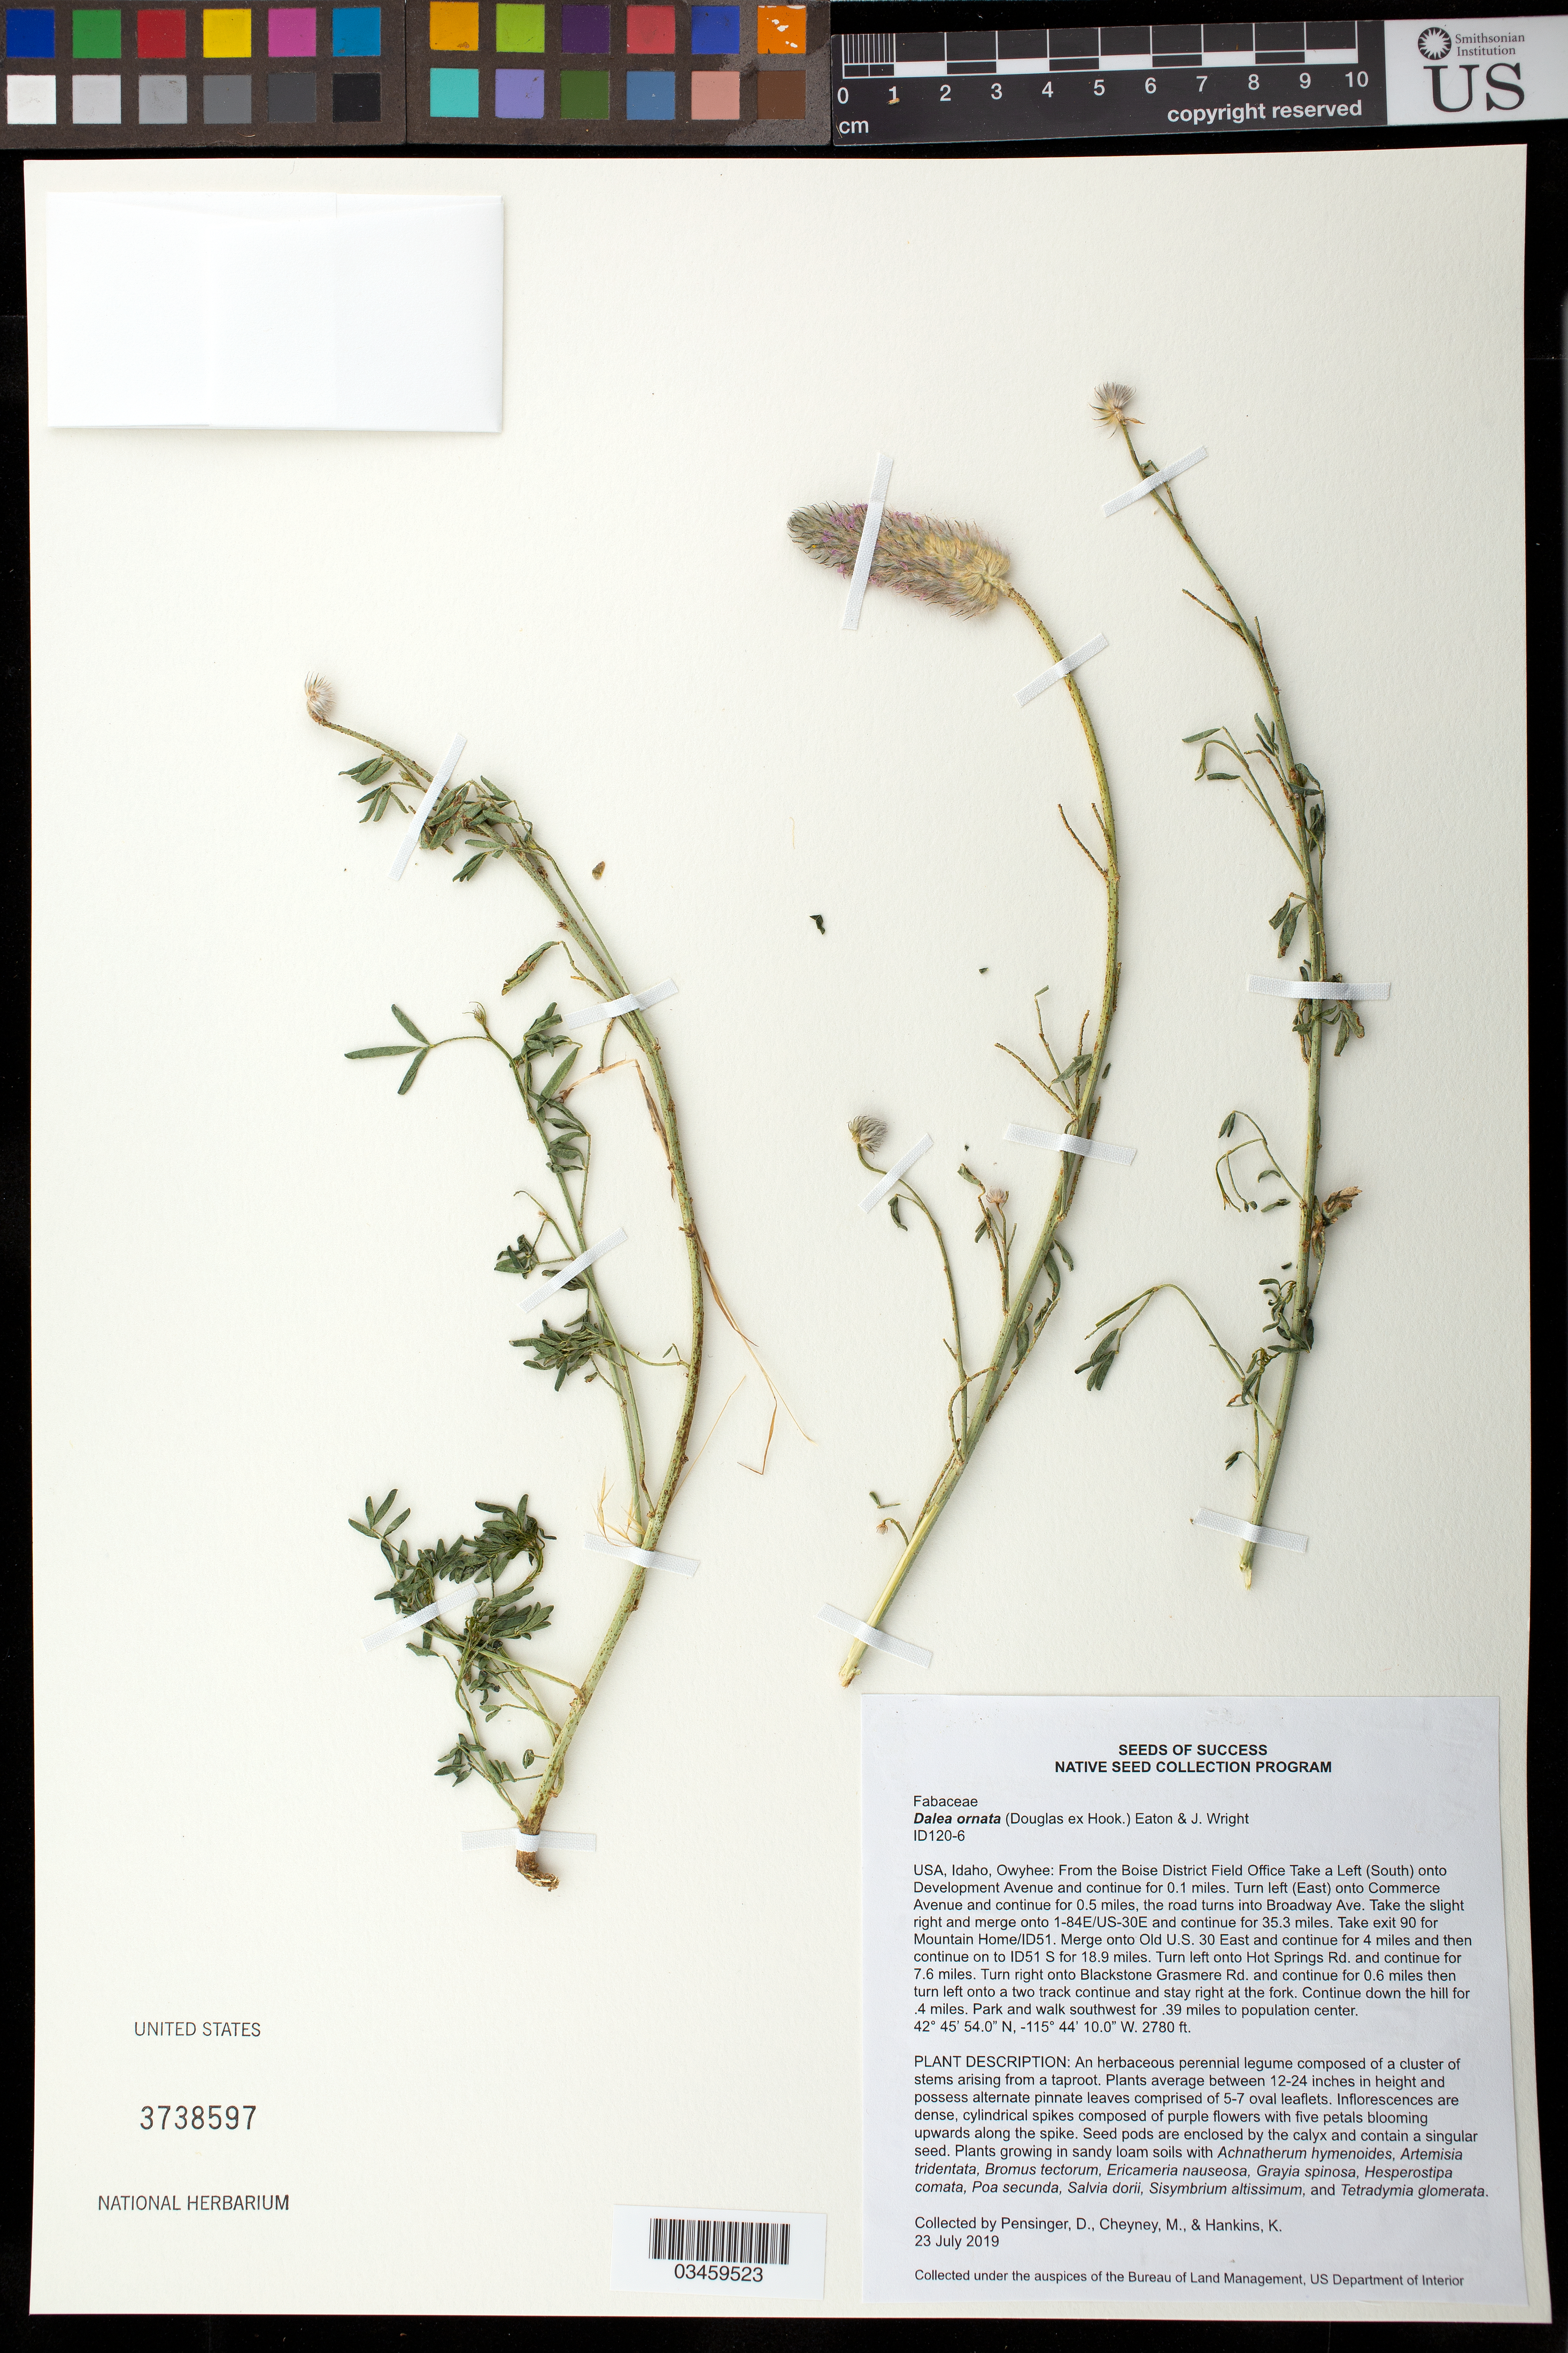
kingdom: Plantae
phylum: Tracheophyta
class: Magnoliopsida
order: Fabales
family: Fabaceae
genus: Dalea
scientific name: Dalea ornata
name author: (Hook.) Eaton & Wright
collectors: D. Pensinger, M. Cheyne & K. Hankins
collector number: ID120-6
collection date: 2019-07-23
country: United States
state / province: Idaho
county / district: Owyhee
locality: From the Boise District Field Office take a left/S onto Development Ave for 0.1 mi, turn left/E onto Commerce Ave and continue for 0.5 mi onto Broadway Ave, merge onto 1-84 E/US-30E and continue for 35.3 mi, take exit 90 for Mountain Home/ID 51, merge onto Old US 30 E and continue for 4 mi and then on to I51 S for 18.9 mi, turn left onto Hot Springs Rd for 7.6 mi, turn right onto Blackstone Grasmere Rd for 0.6 mi, then left onto track for 0.4 mi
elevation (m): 847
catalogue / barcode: US 3738597